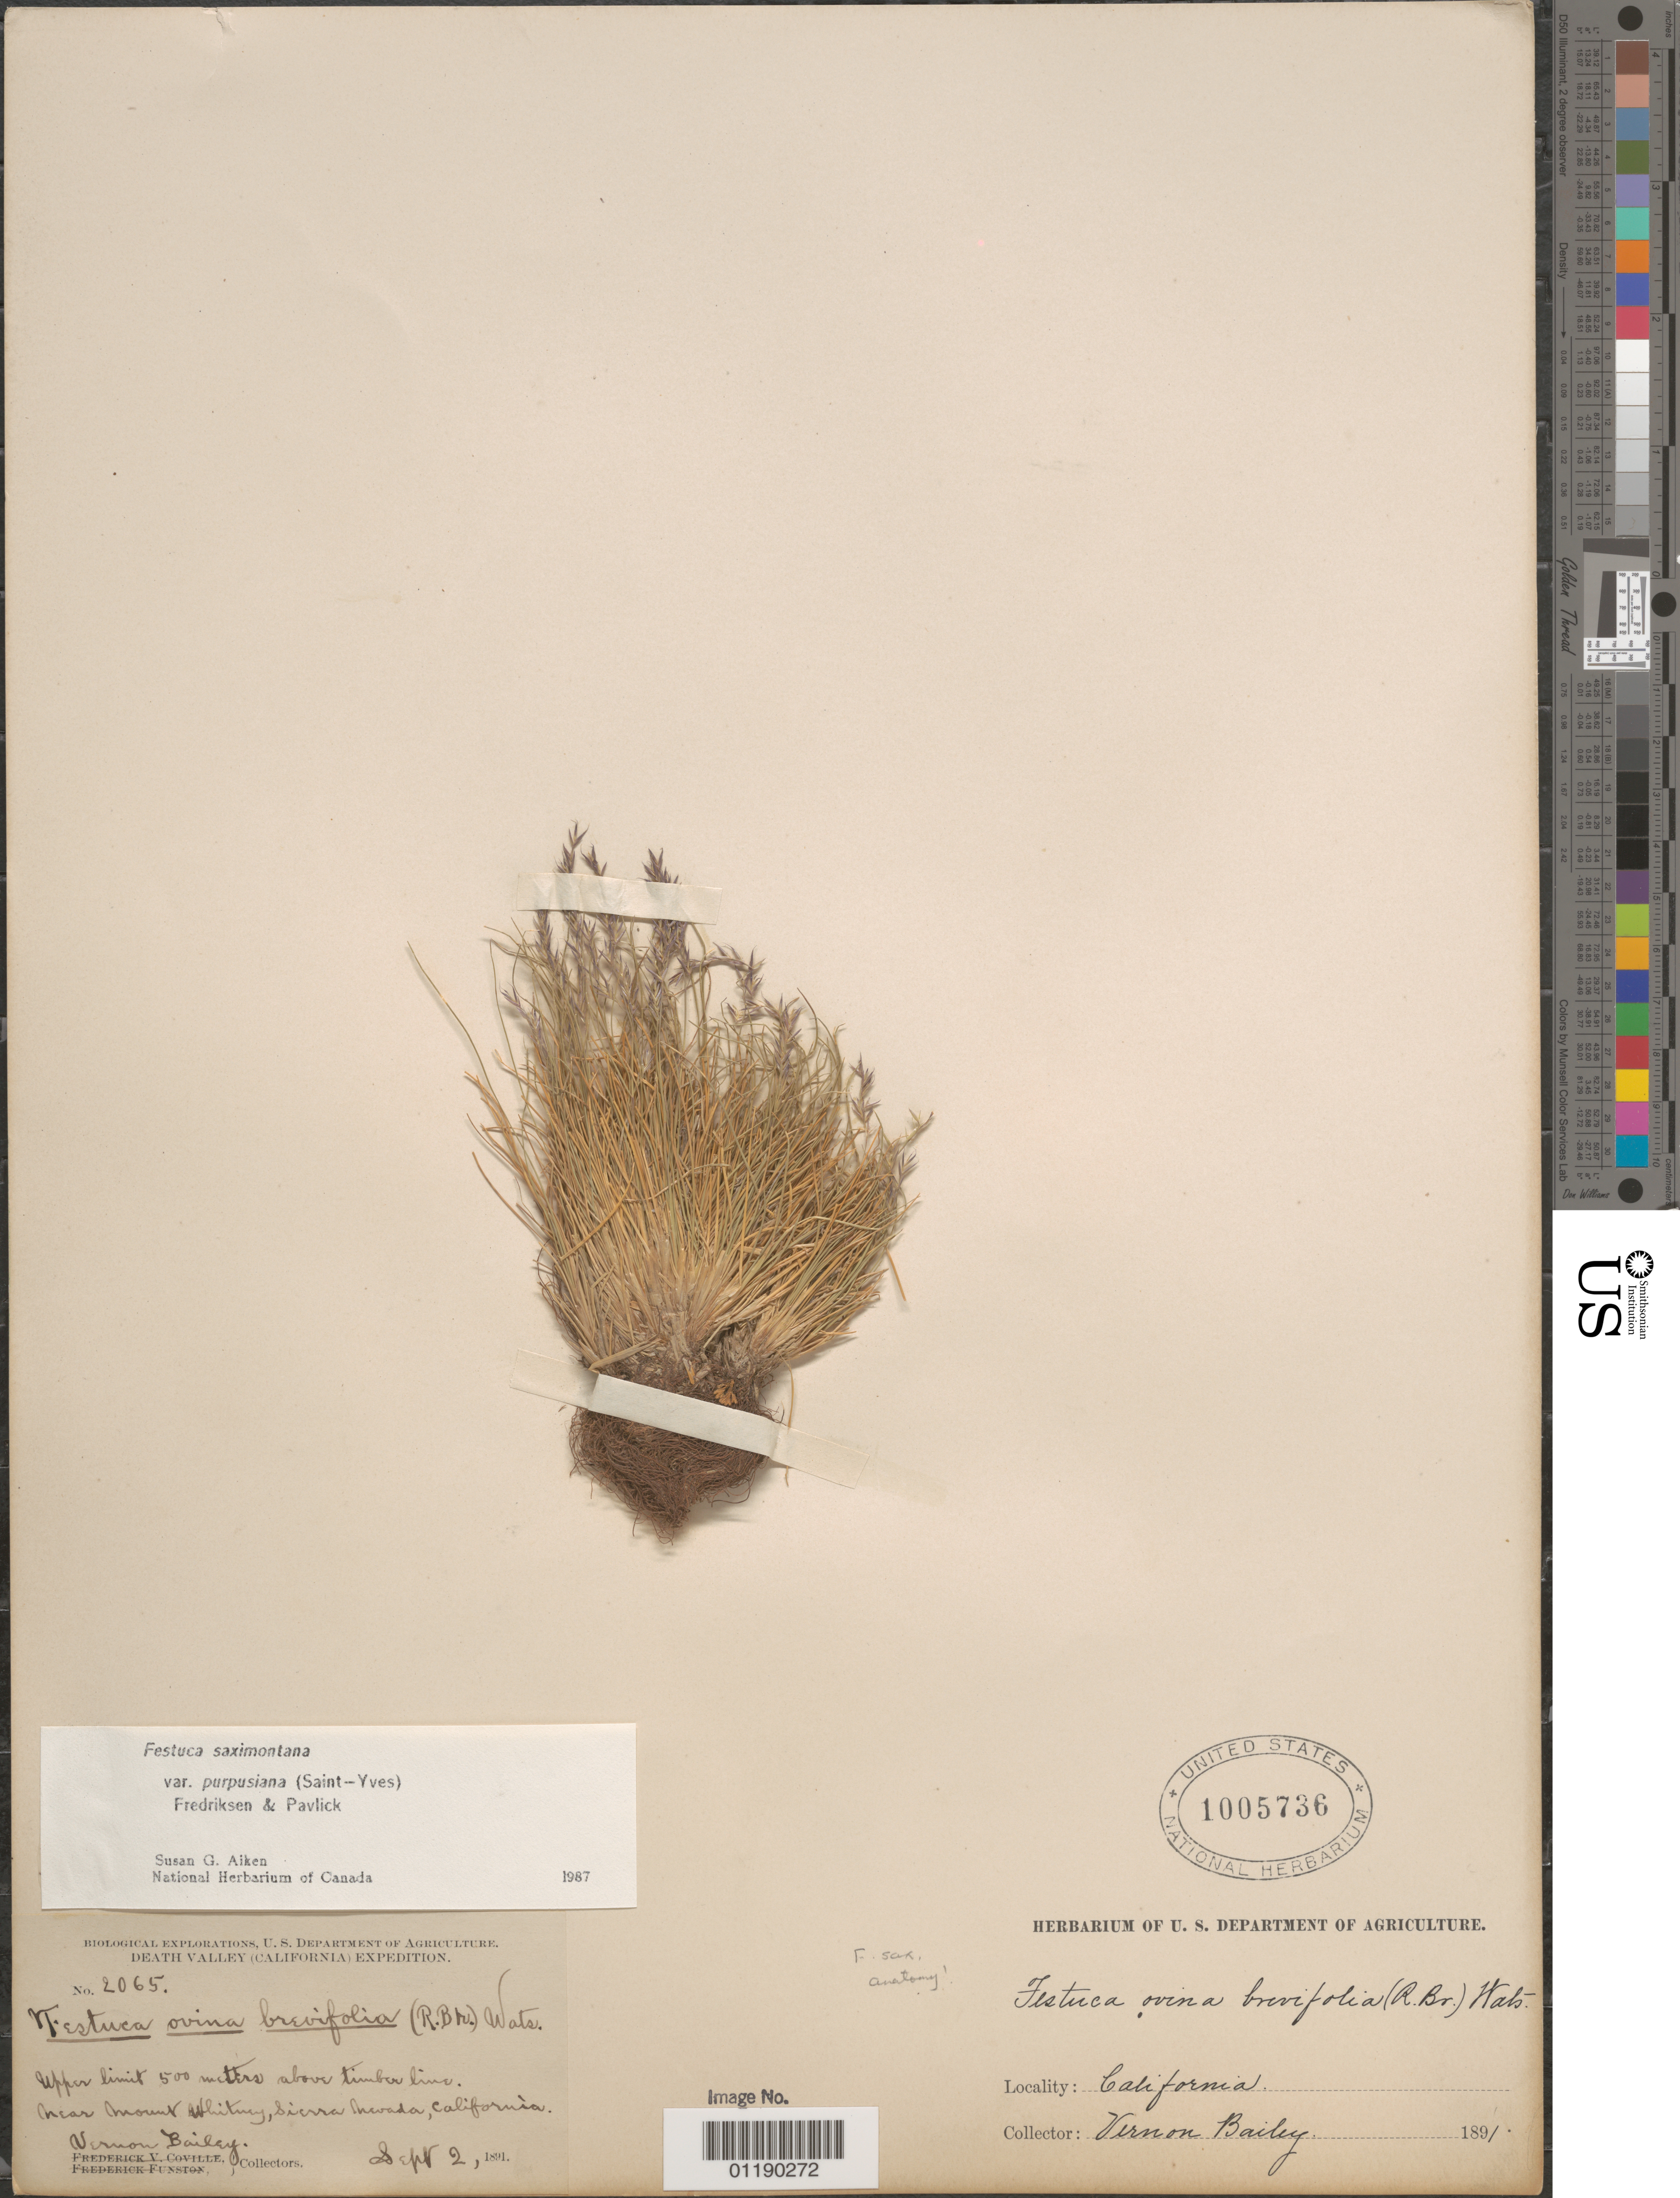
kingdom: Plantae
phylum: Tracheophyta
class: Liliopsida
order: Poales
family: Poaceae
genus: Festuca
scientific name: Festuca saximontana var. purpusiana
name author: (St.-Yves) Fred. & Pavlick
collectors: V. O. Bailey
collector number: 2065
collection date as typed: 01 Sep 1891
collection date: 1891-09-01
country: United States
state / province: California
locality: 500 meters above timber-line near Mt. Whitney, Sierra Nevada.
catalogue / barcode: US 1005736